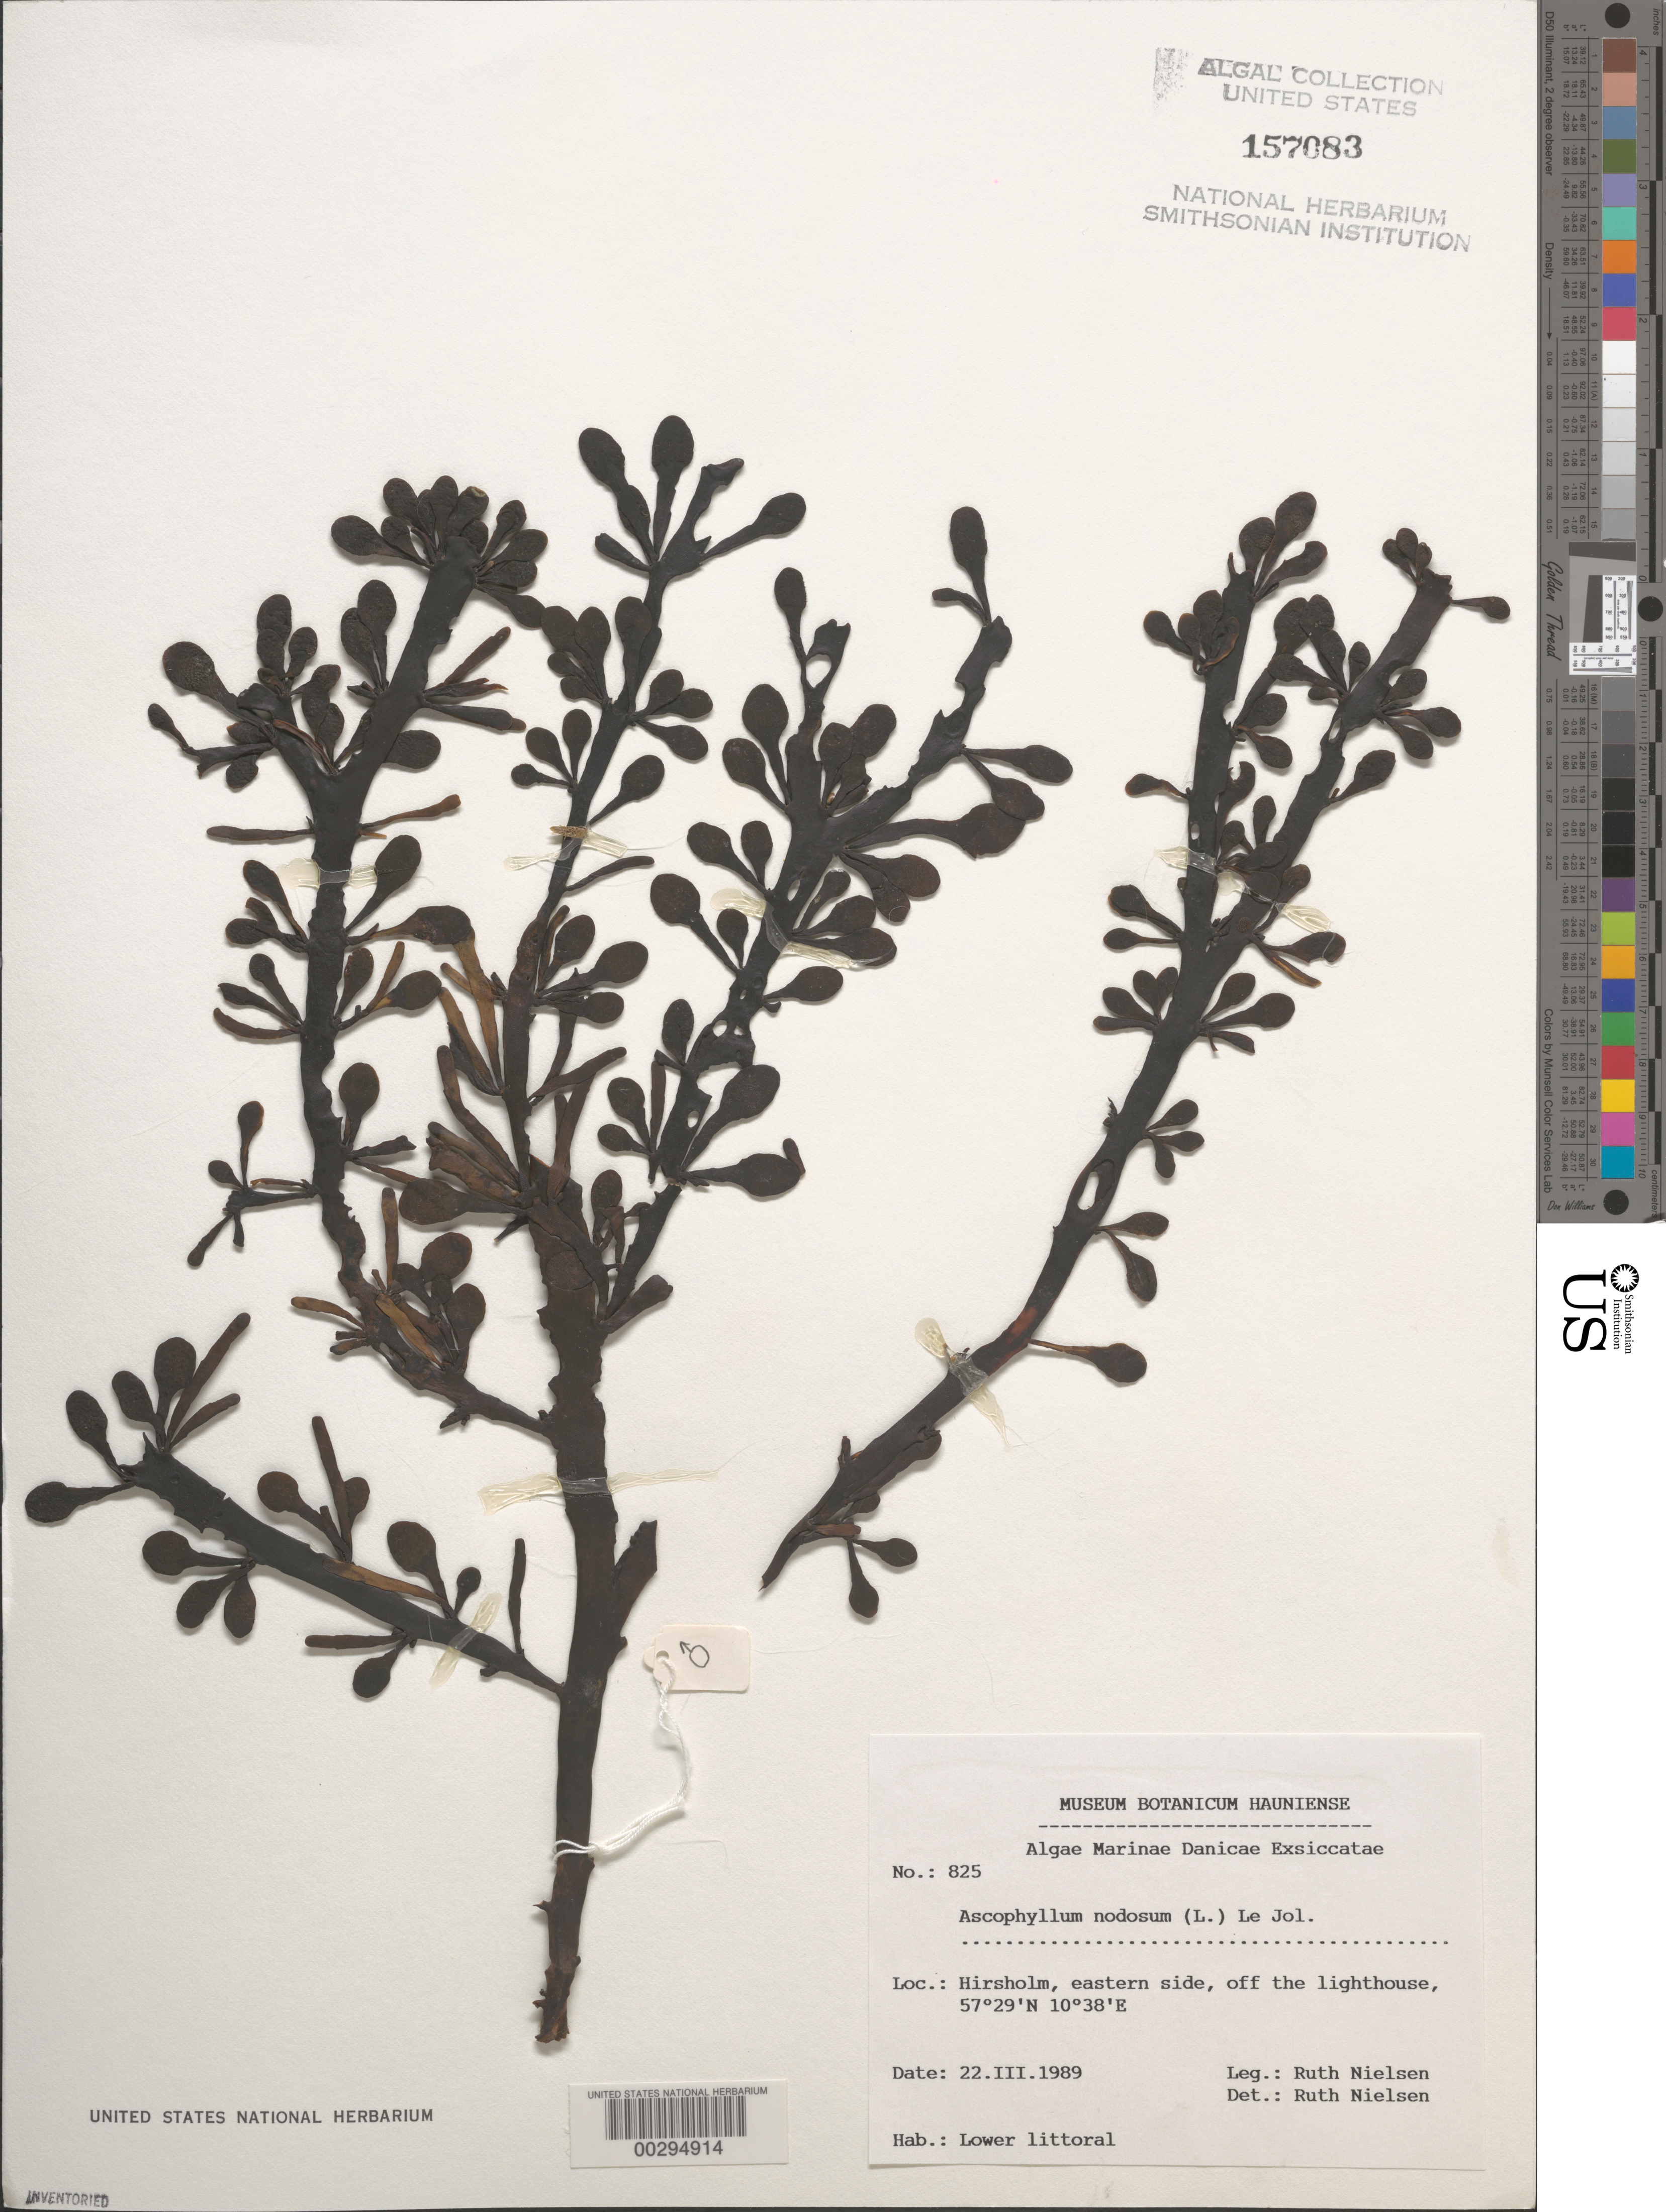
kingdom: Chromista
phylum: Ochrophyta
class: Phaeophyceae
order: Fucales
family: Fucaceae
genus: Ascophyllum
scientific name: Ascophyllum nodosum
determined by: Nielsen, R.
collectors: R. Nielsen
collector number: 825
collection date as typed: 22 Mar 1989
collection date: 1989-03-22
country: Denmark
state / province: Nordjylland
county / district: Frederikshavn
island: Hirsholm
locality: Eastern side of island, off lighthouse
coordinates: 57 29'N, 10 38'E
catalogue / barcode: US 157083